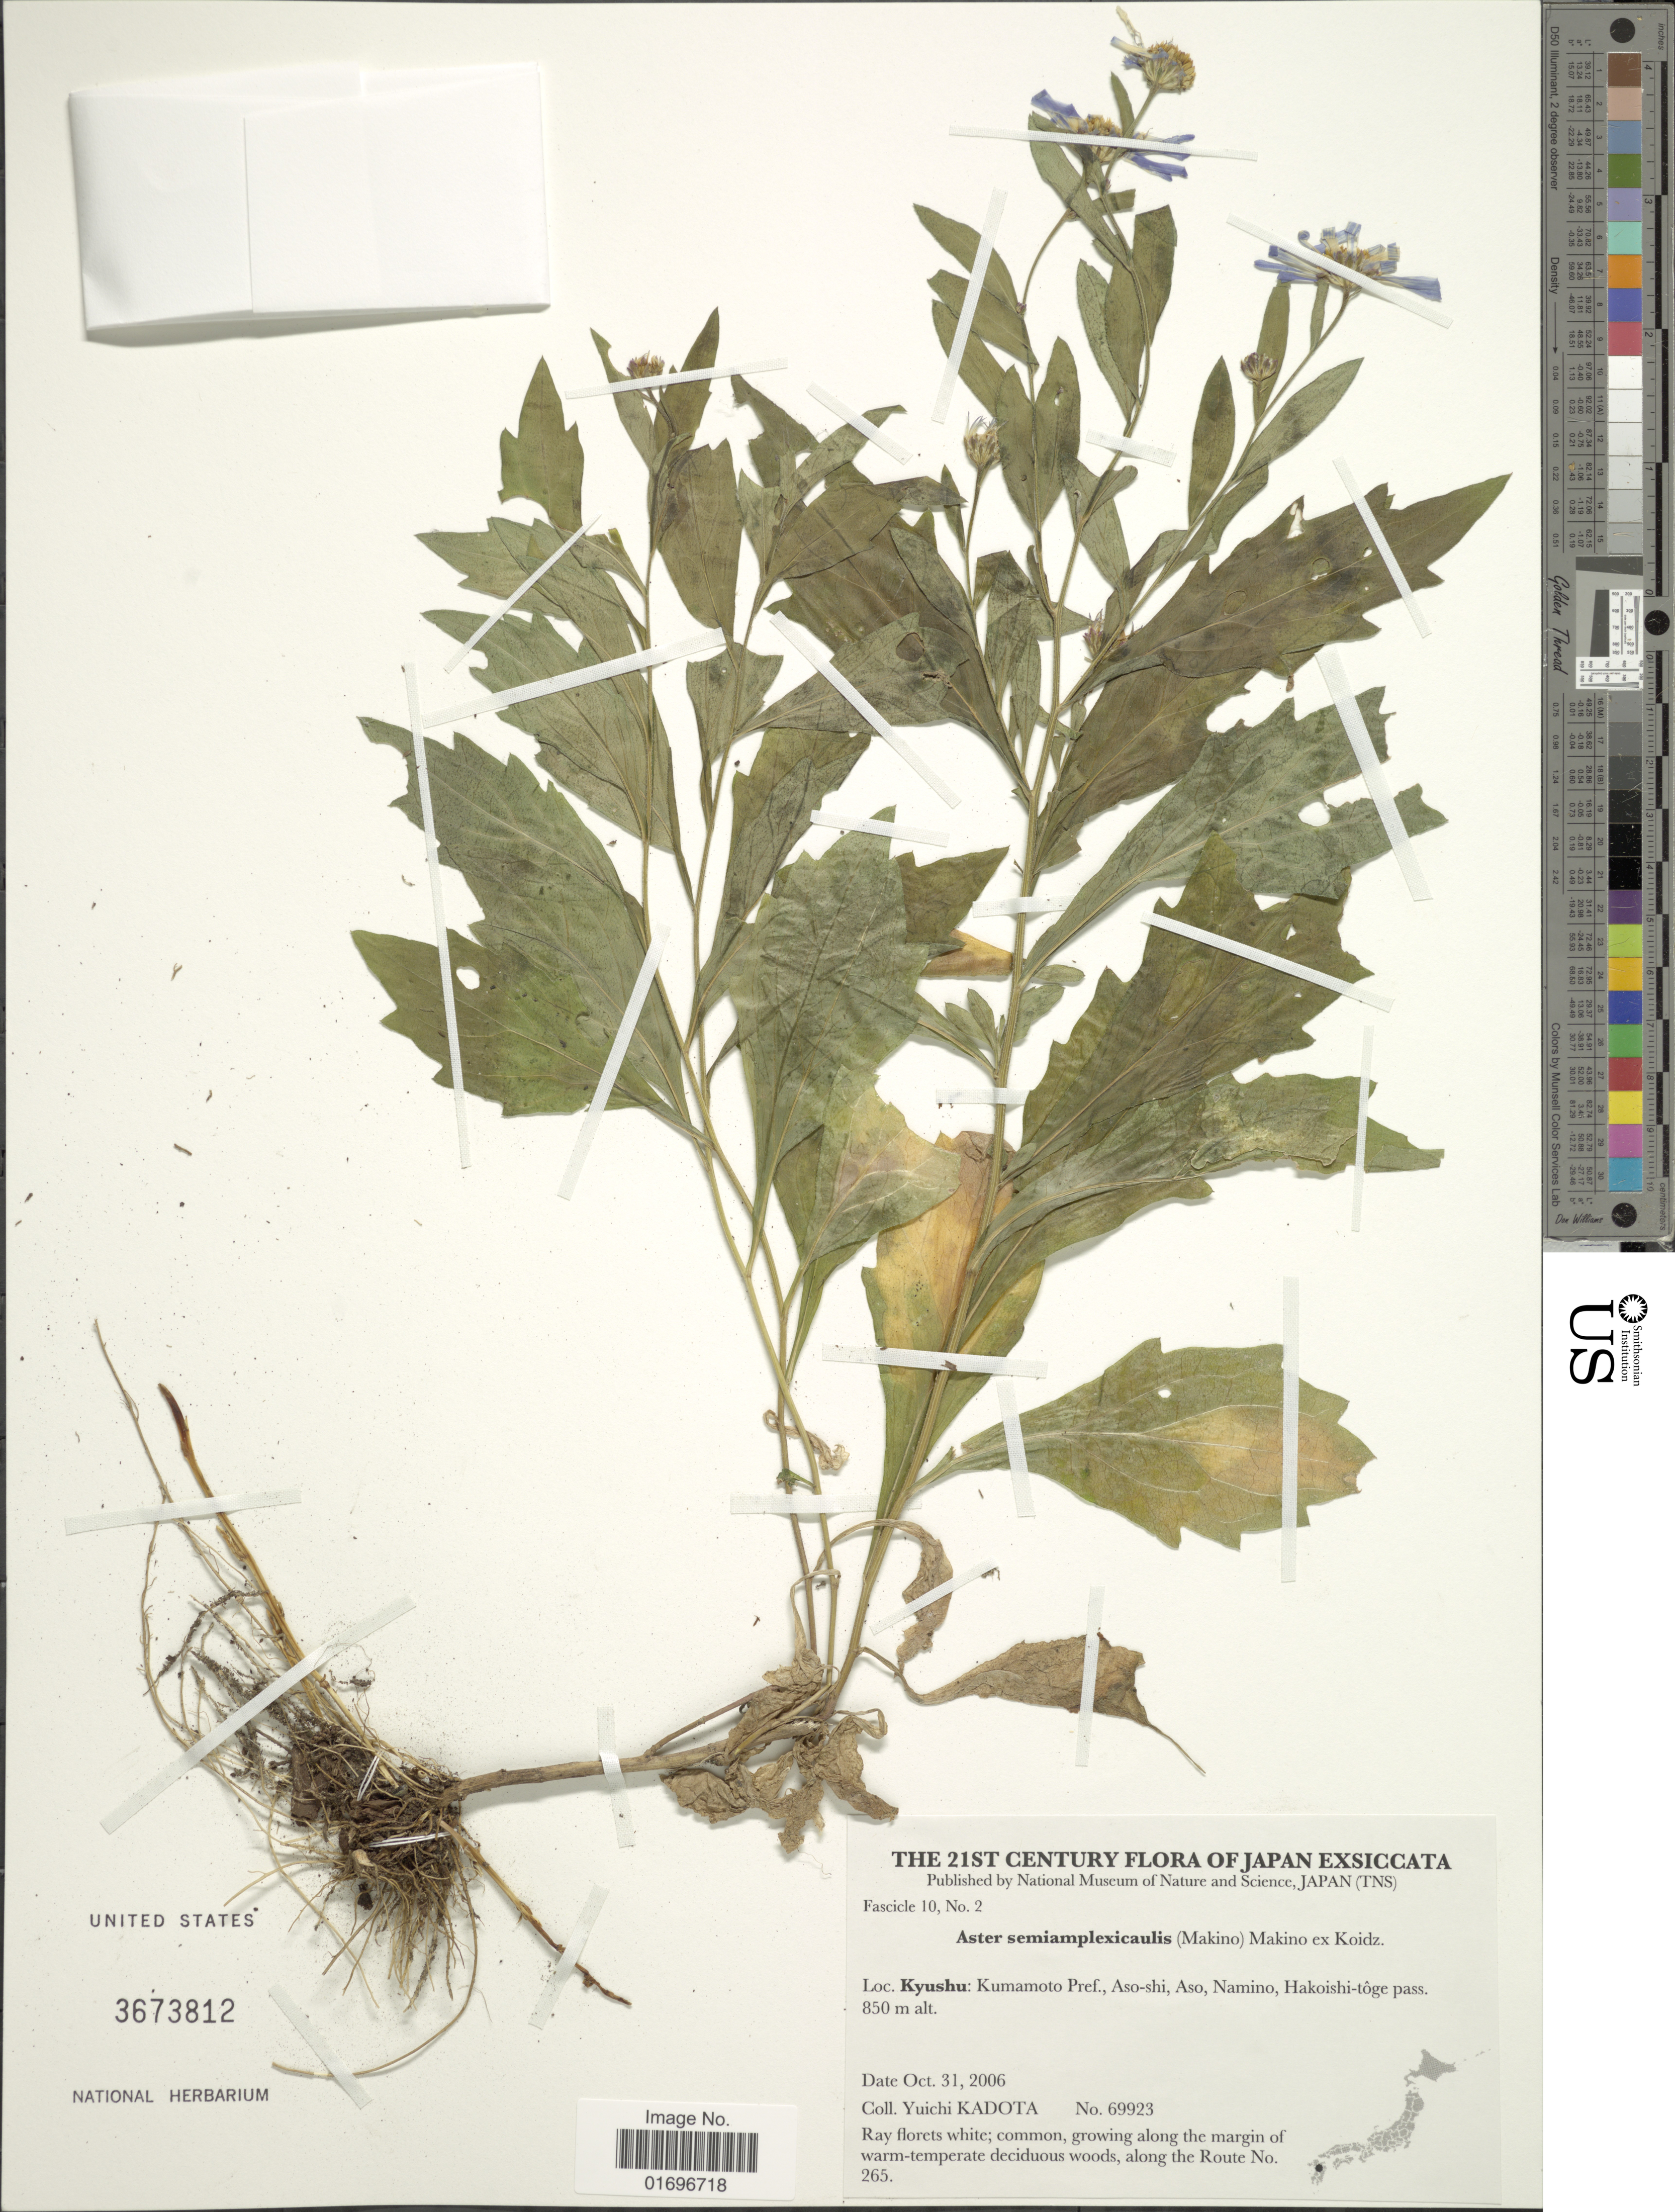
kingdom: Plantae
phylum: Tracheophyta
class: Magnoliopsida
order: Asterales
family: Asteraceae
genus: Aster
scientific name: Aster semiamplexicaulis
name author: (Makino) Makino ex Koidz.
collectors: Y. Kadota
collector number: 69923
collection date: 2006-10-31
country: Japan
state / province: Kumamoto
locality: Kyushu: Kumamoto Pref., Aso-shi, Aso, Namino, Hakoishi-tôge pass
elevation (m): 850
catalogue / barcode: US 3673812